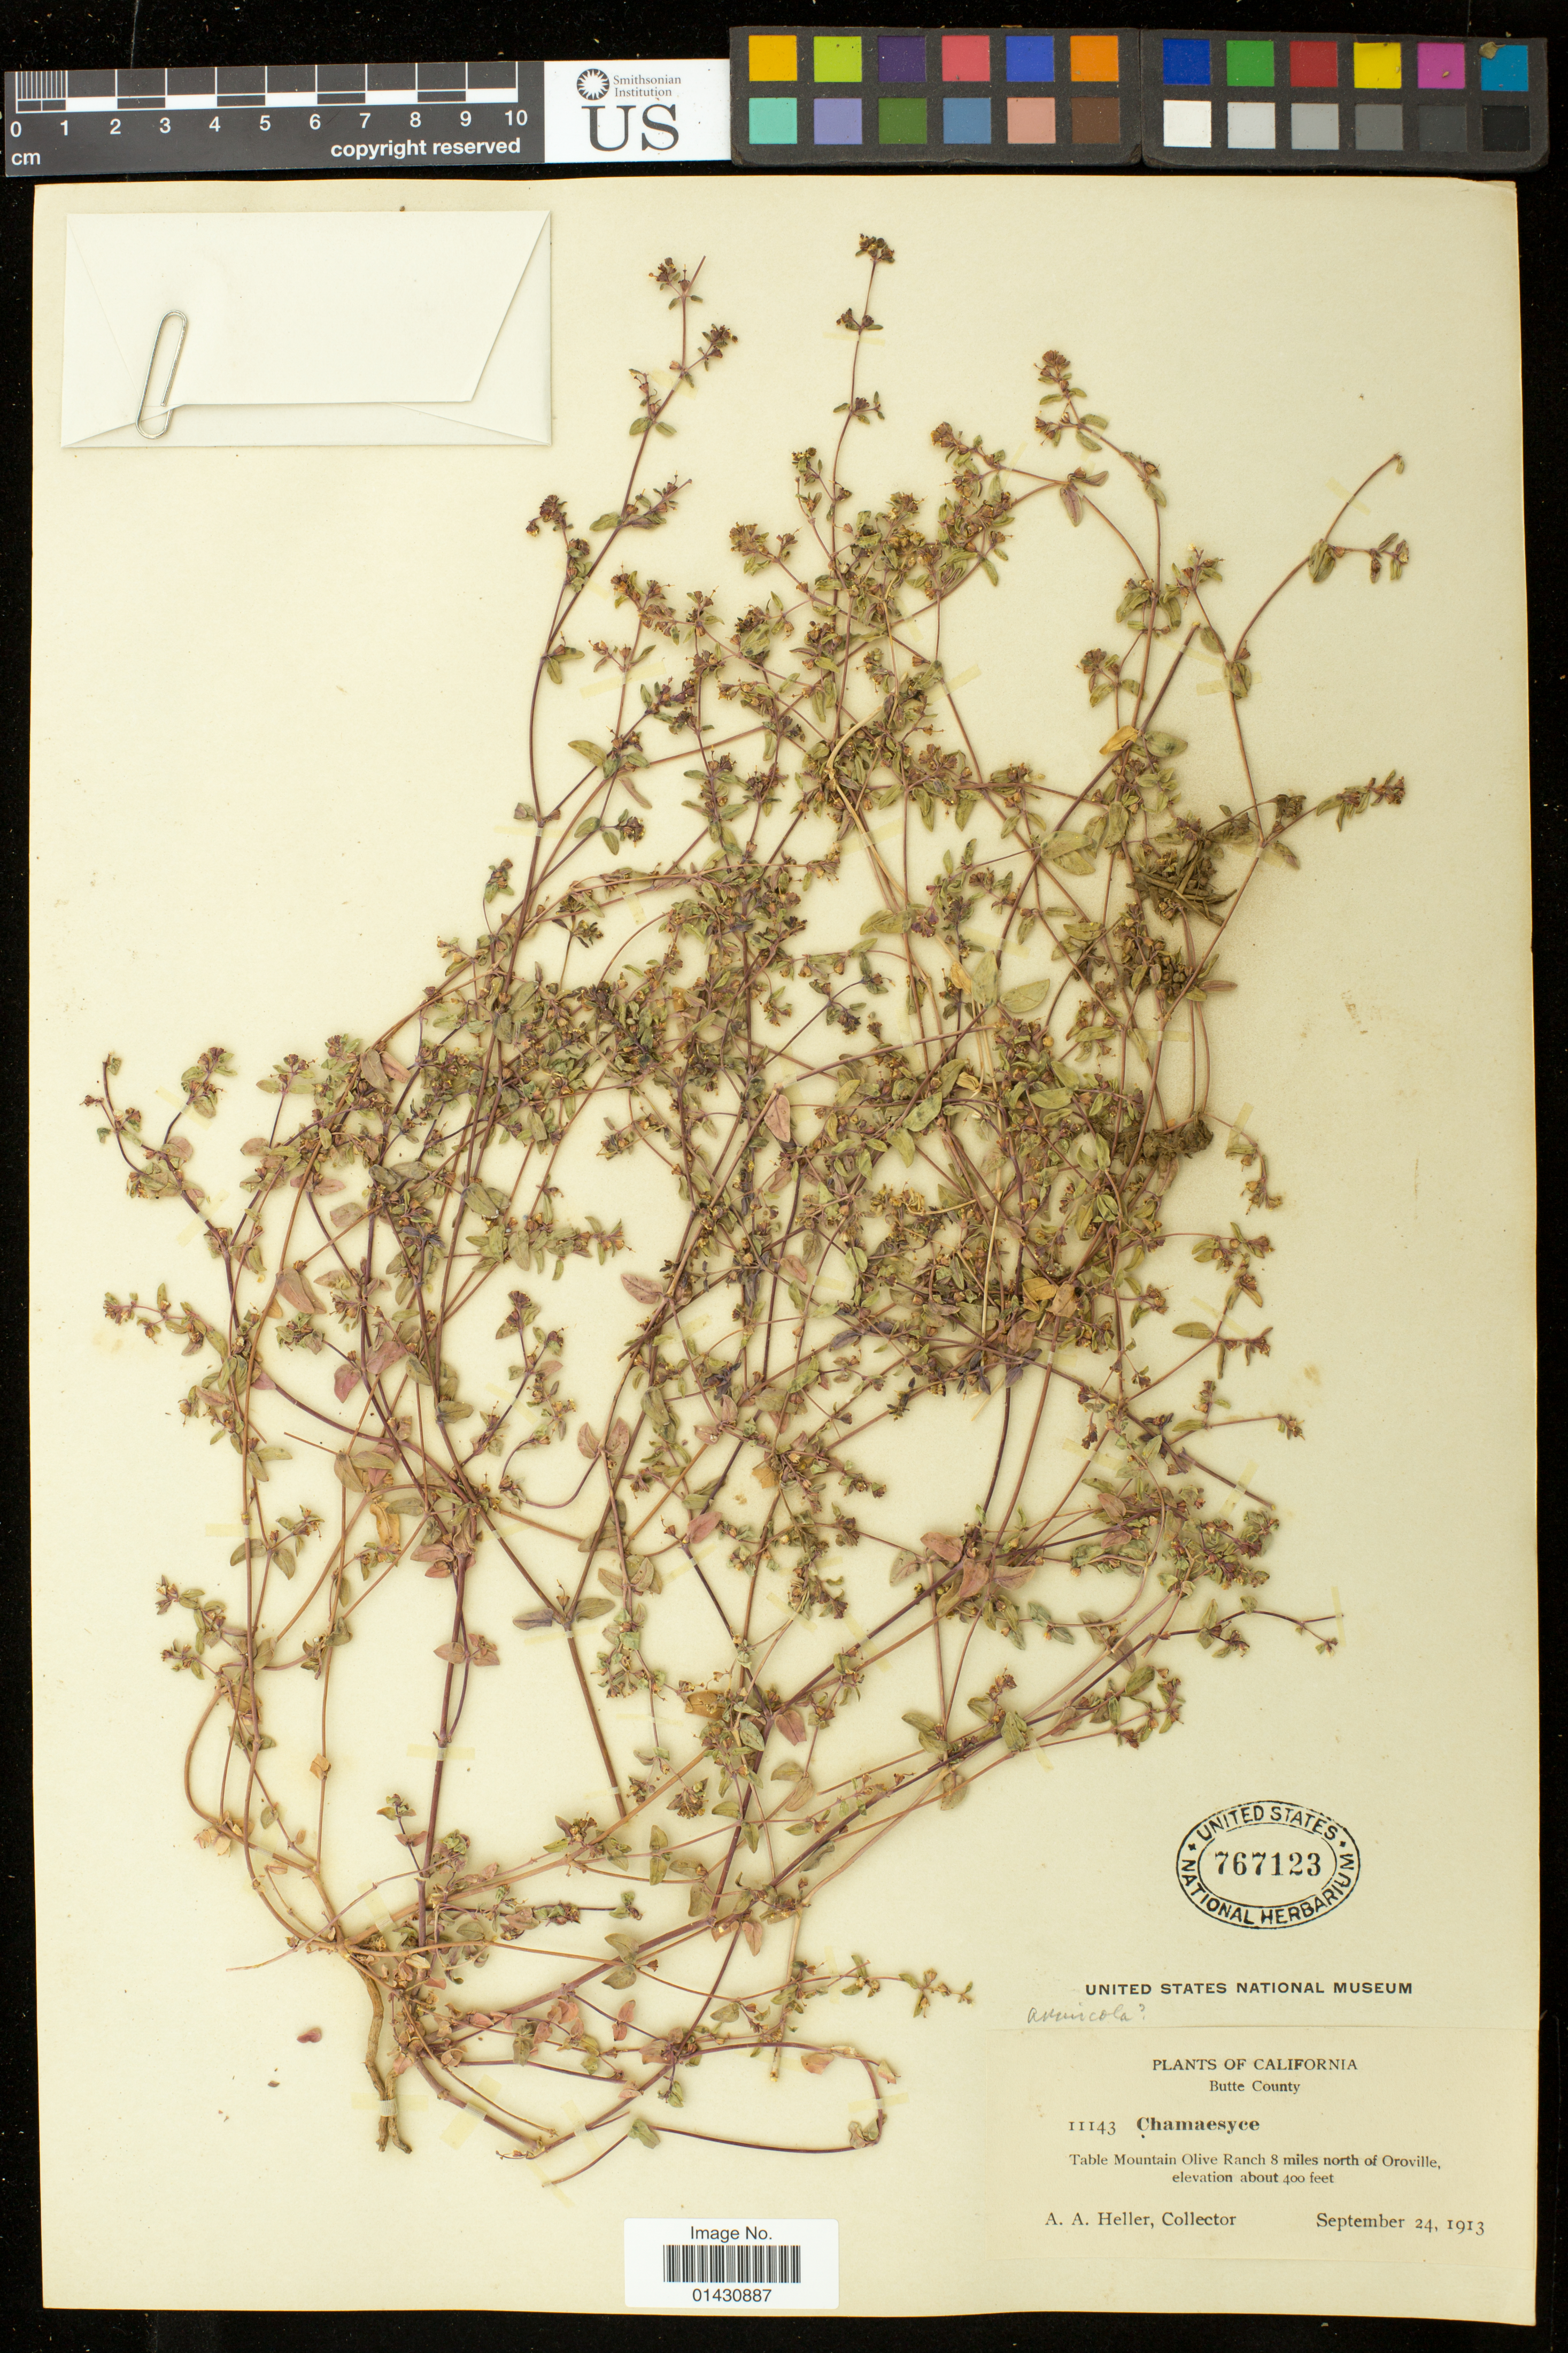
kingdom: Plantae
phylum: Tracheophyta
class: Magnoliopsida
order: Malpighiales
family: Euphorbiaceae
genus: Euphorbia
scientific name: Euphorbia ocellata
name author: Durand & Hilg.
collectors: A. A. Heller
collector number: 11143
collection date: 1913-09-24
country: United States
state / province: California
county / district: Butte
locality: Table Mountain Olive Ranch 8 miles north of Oroville.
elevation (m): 122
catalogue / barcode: US 767123